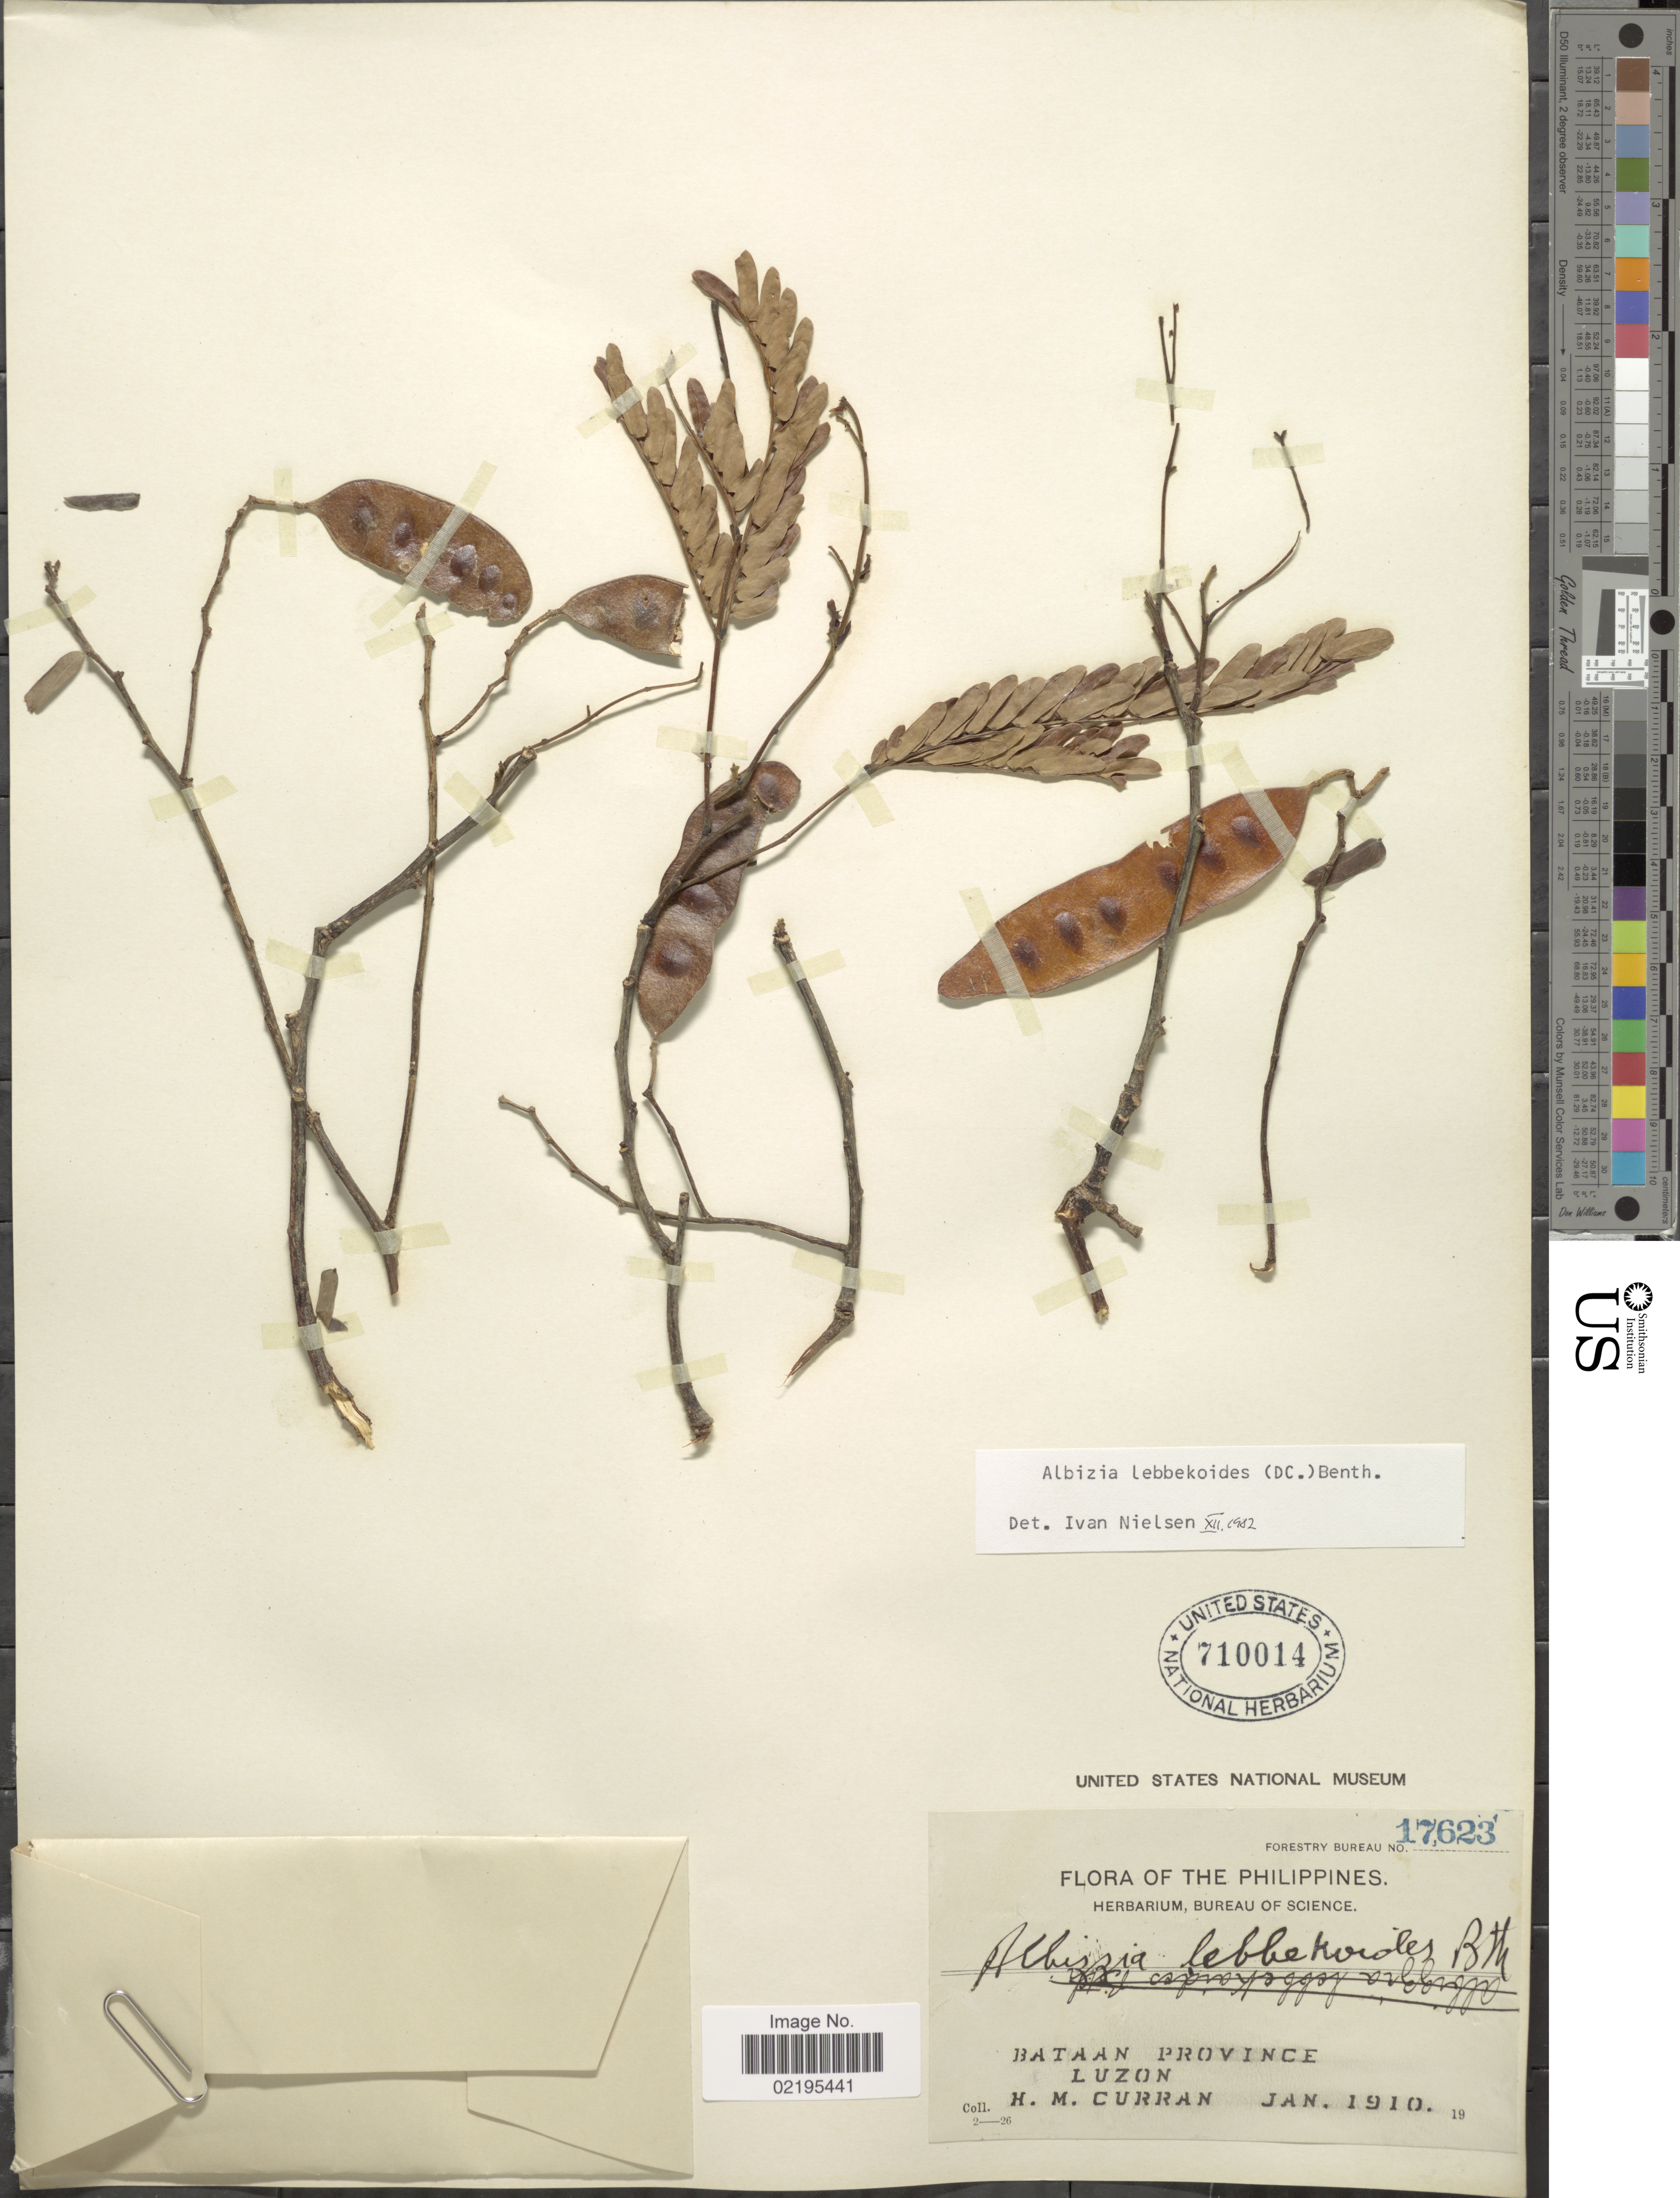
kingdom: Plantae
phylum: Tracheophyta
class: Magnoliopsida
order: Fabales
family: Fabaceae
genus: Albizia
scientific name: Albizia lebbekoides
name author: (DC.) Benth.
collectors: H. M. Curran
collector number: Forestry Bureau 17623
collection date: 1910-01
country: Philippines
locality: Bataan Province, Luzon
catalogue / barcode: US 710014